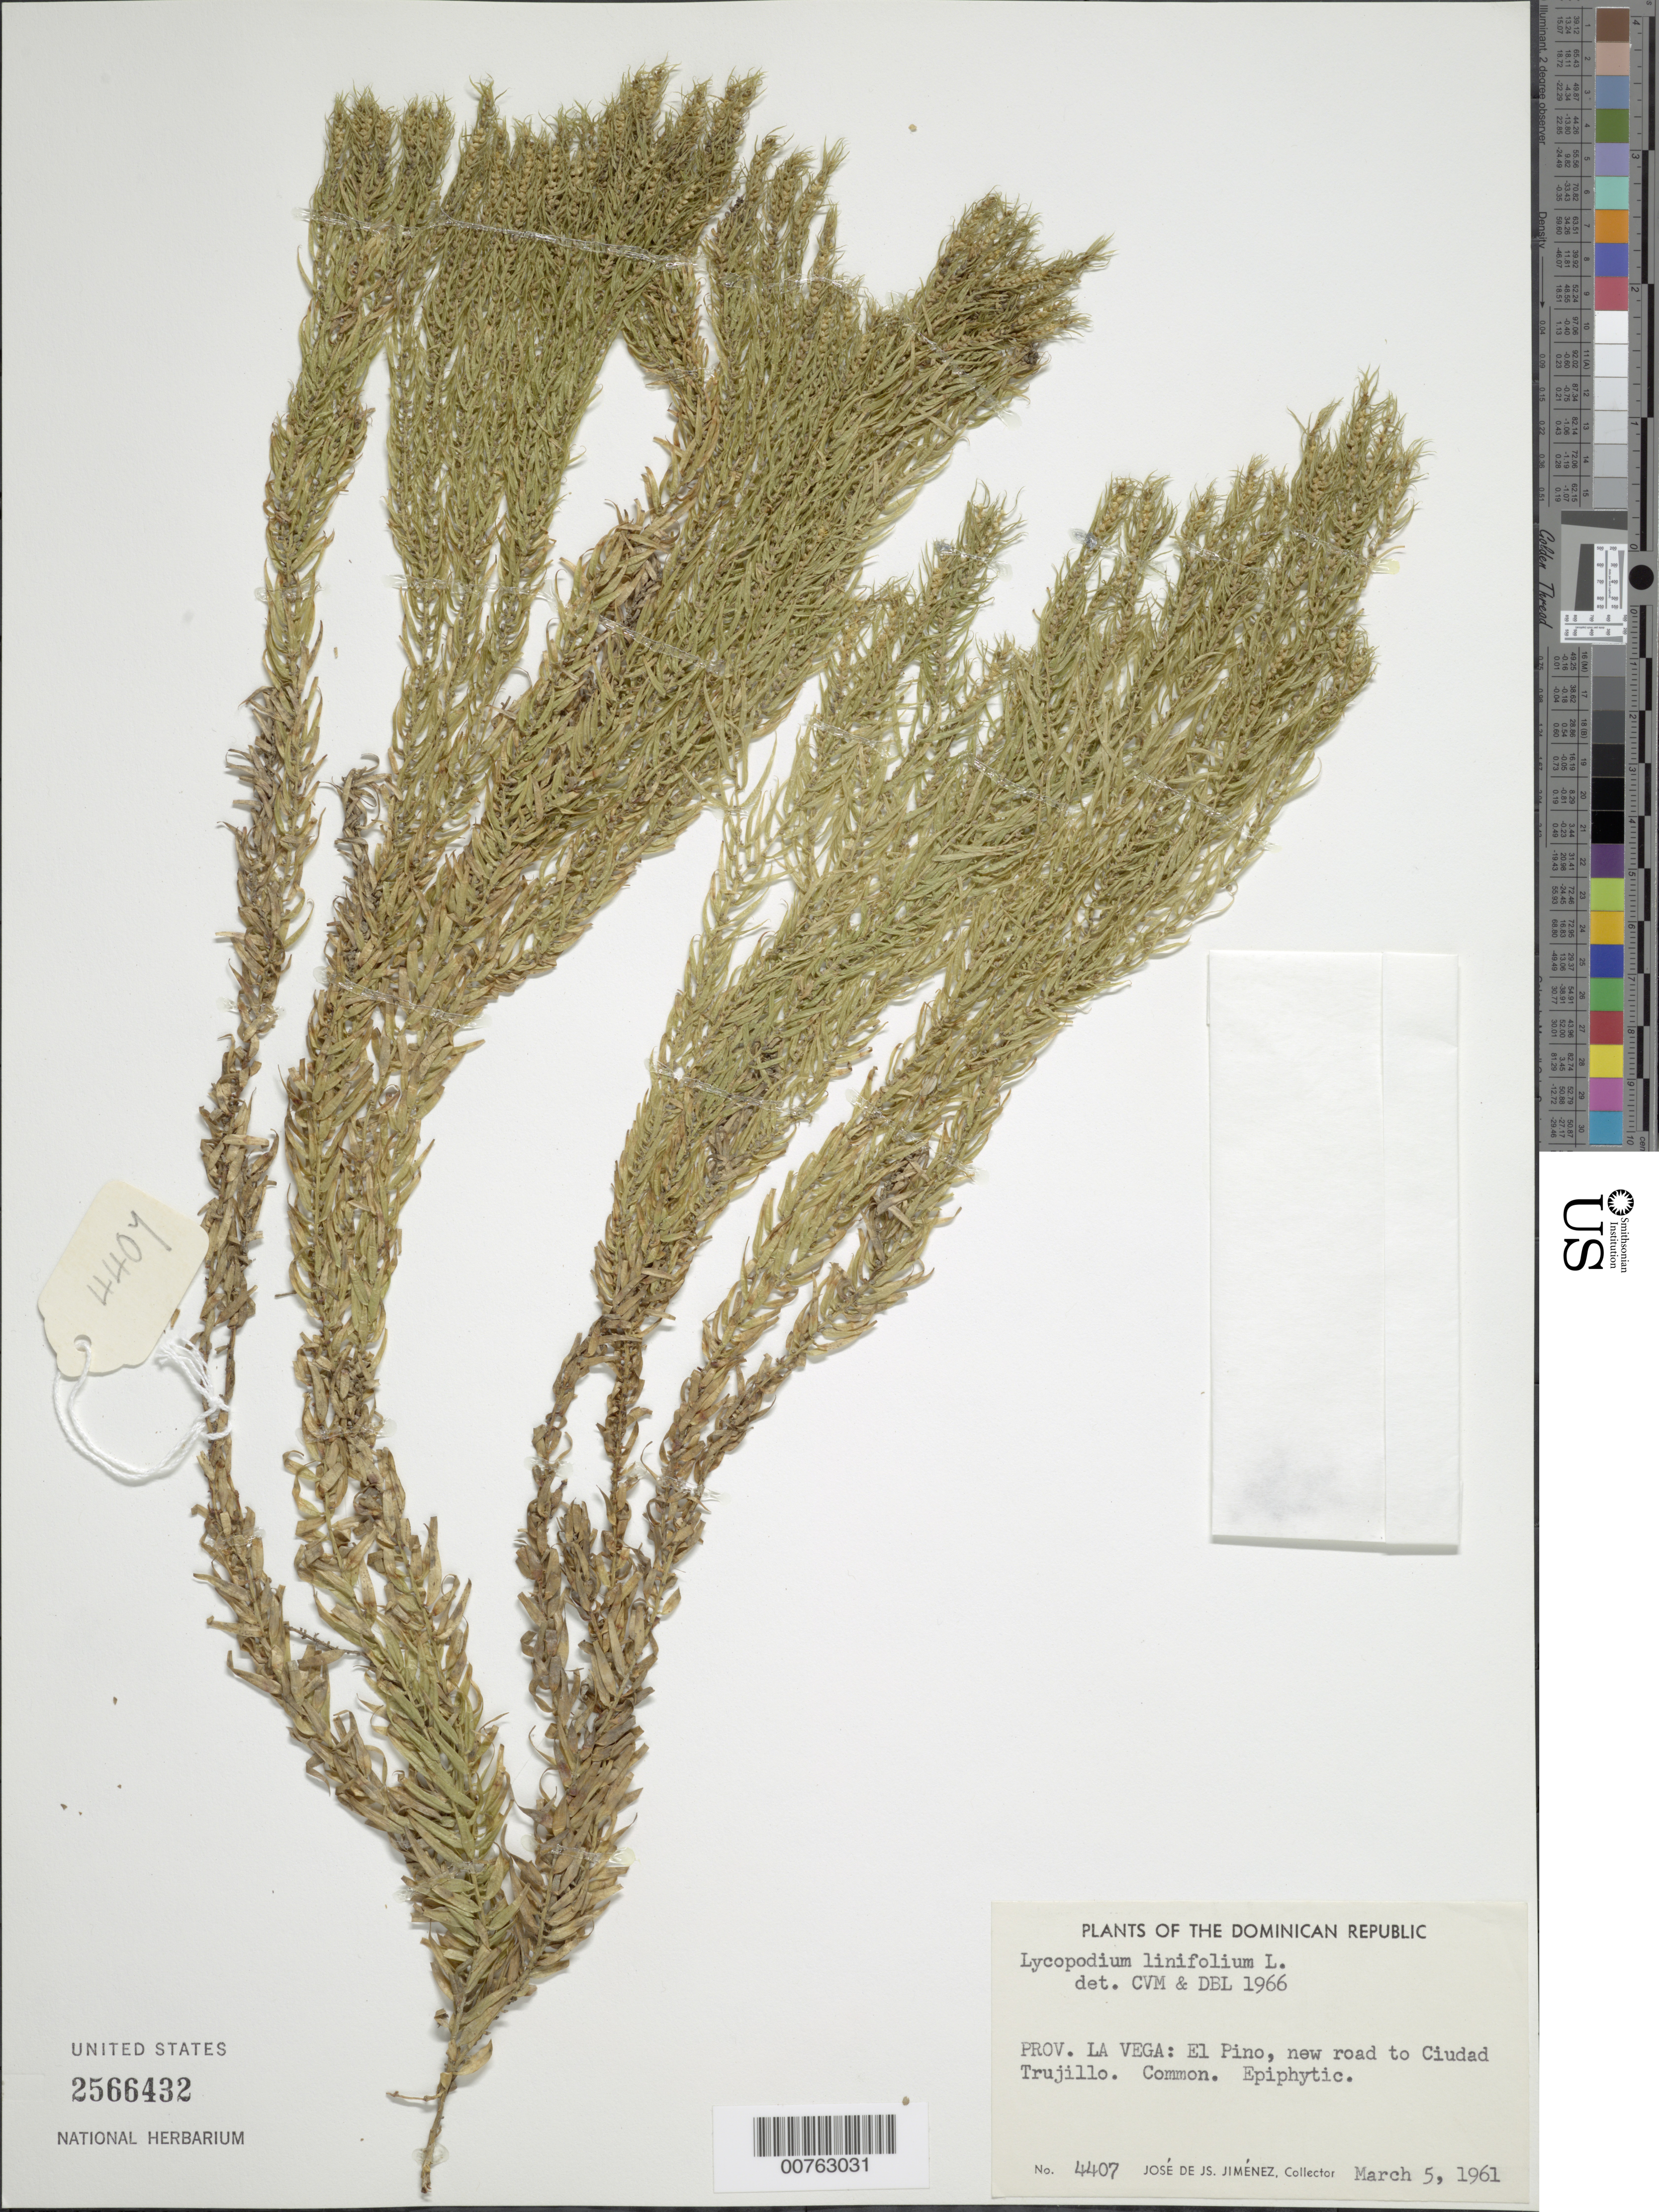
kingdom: Plantae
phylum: Tracheophyta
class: Lycopodiopsida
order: Lycopodiales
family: Lycopodiaceae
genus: Phlegmariurus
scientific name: Phlegmariurus linifolius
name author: (L.) B. Øllg.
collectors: J. J. Jiménez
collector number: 4407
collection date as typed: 05 Mar 1961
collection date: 1961-03-05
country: Dominican Republic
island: Hispaniola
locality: Prov. La Vega: El Pino, new road to Ciudad Trujillo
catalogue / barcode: US 2566432